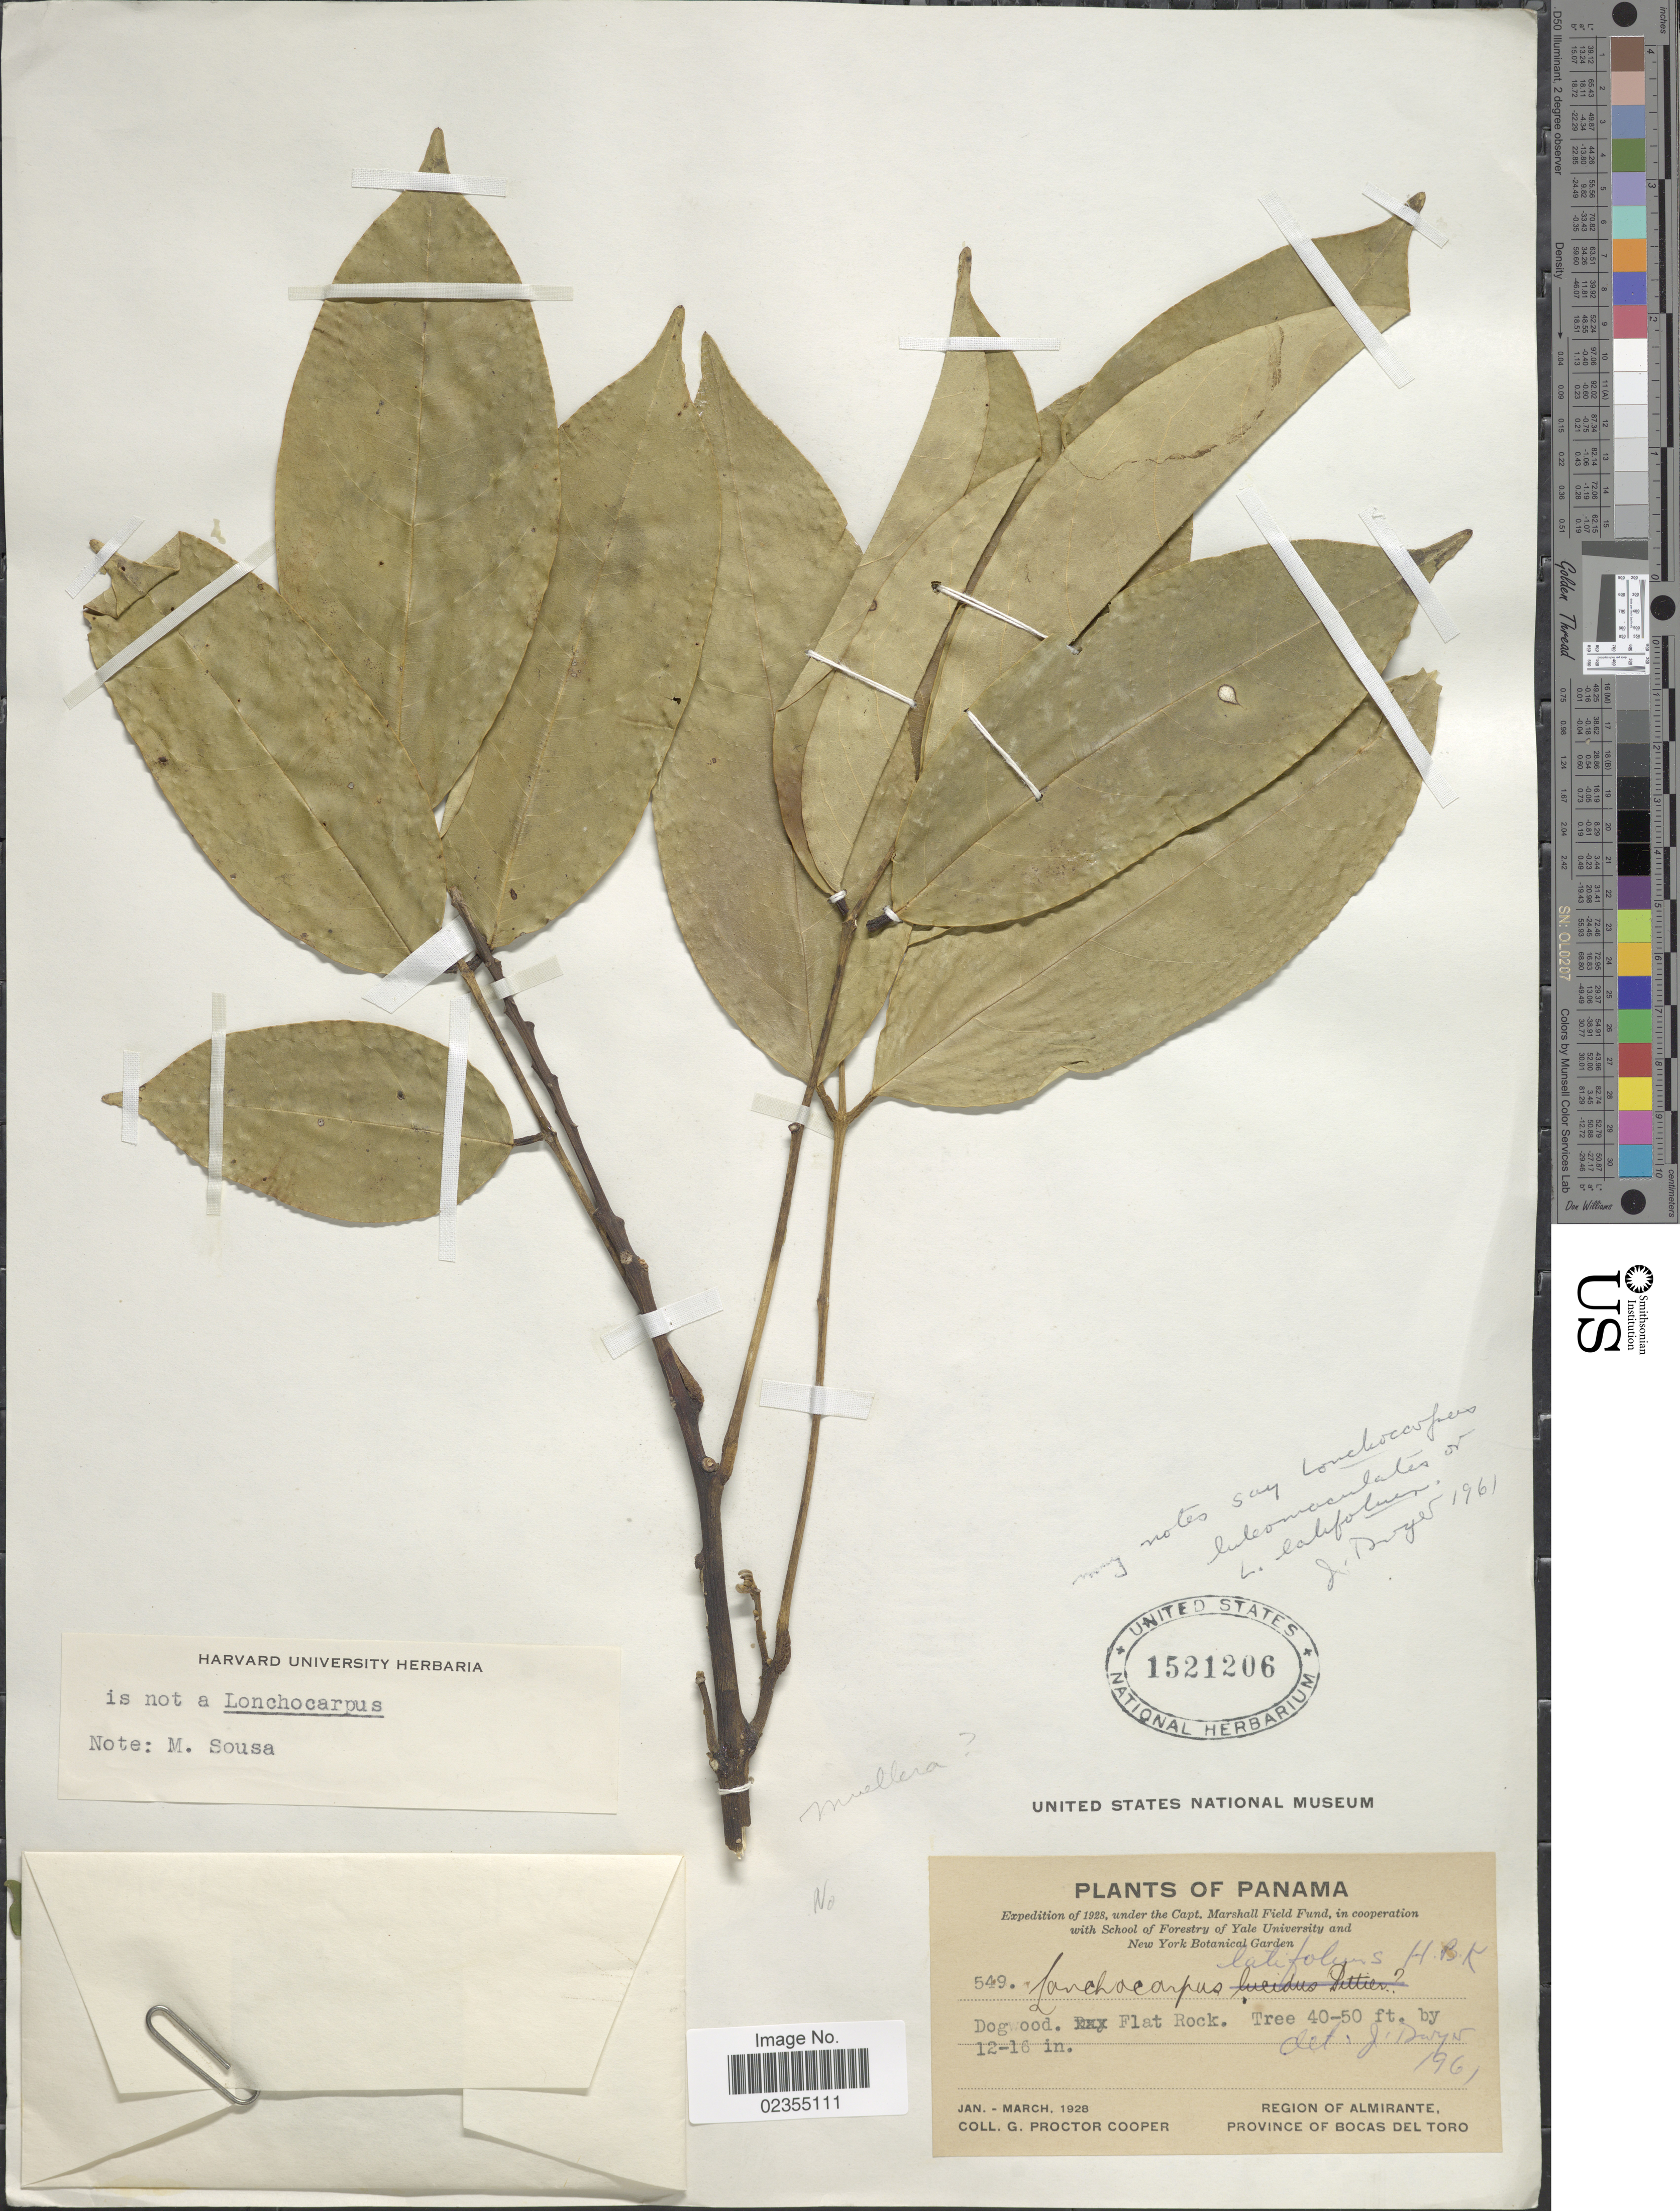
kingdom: Plantae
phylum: Tracheophyta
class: Magnoliopsida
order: Fabales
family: Fabaceae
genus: Ormosia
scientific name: Ormosia panamensis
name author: Benth.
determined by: Trujillo, A. M.; Londoño-Echeverri, Y.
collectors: G. Cooper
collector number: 549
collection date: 1928-01/1928-03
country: Panama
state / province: Bocas del Toro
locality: Region of Almirante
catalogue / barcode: US 1521206